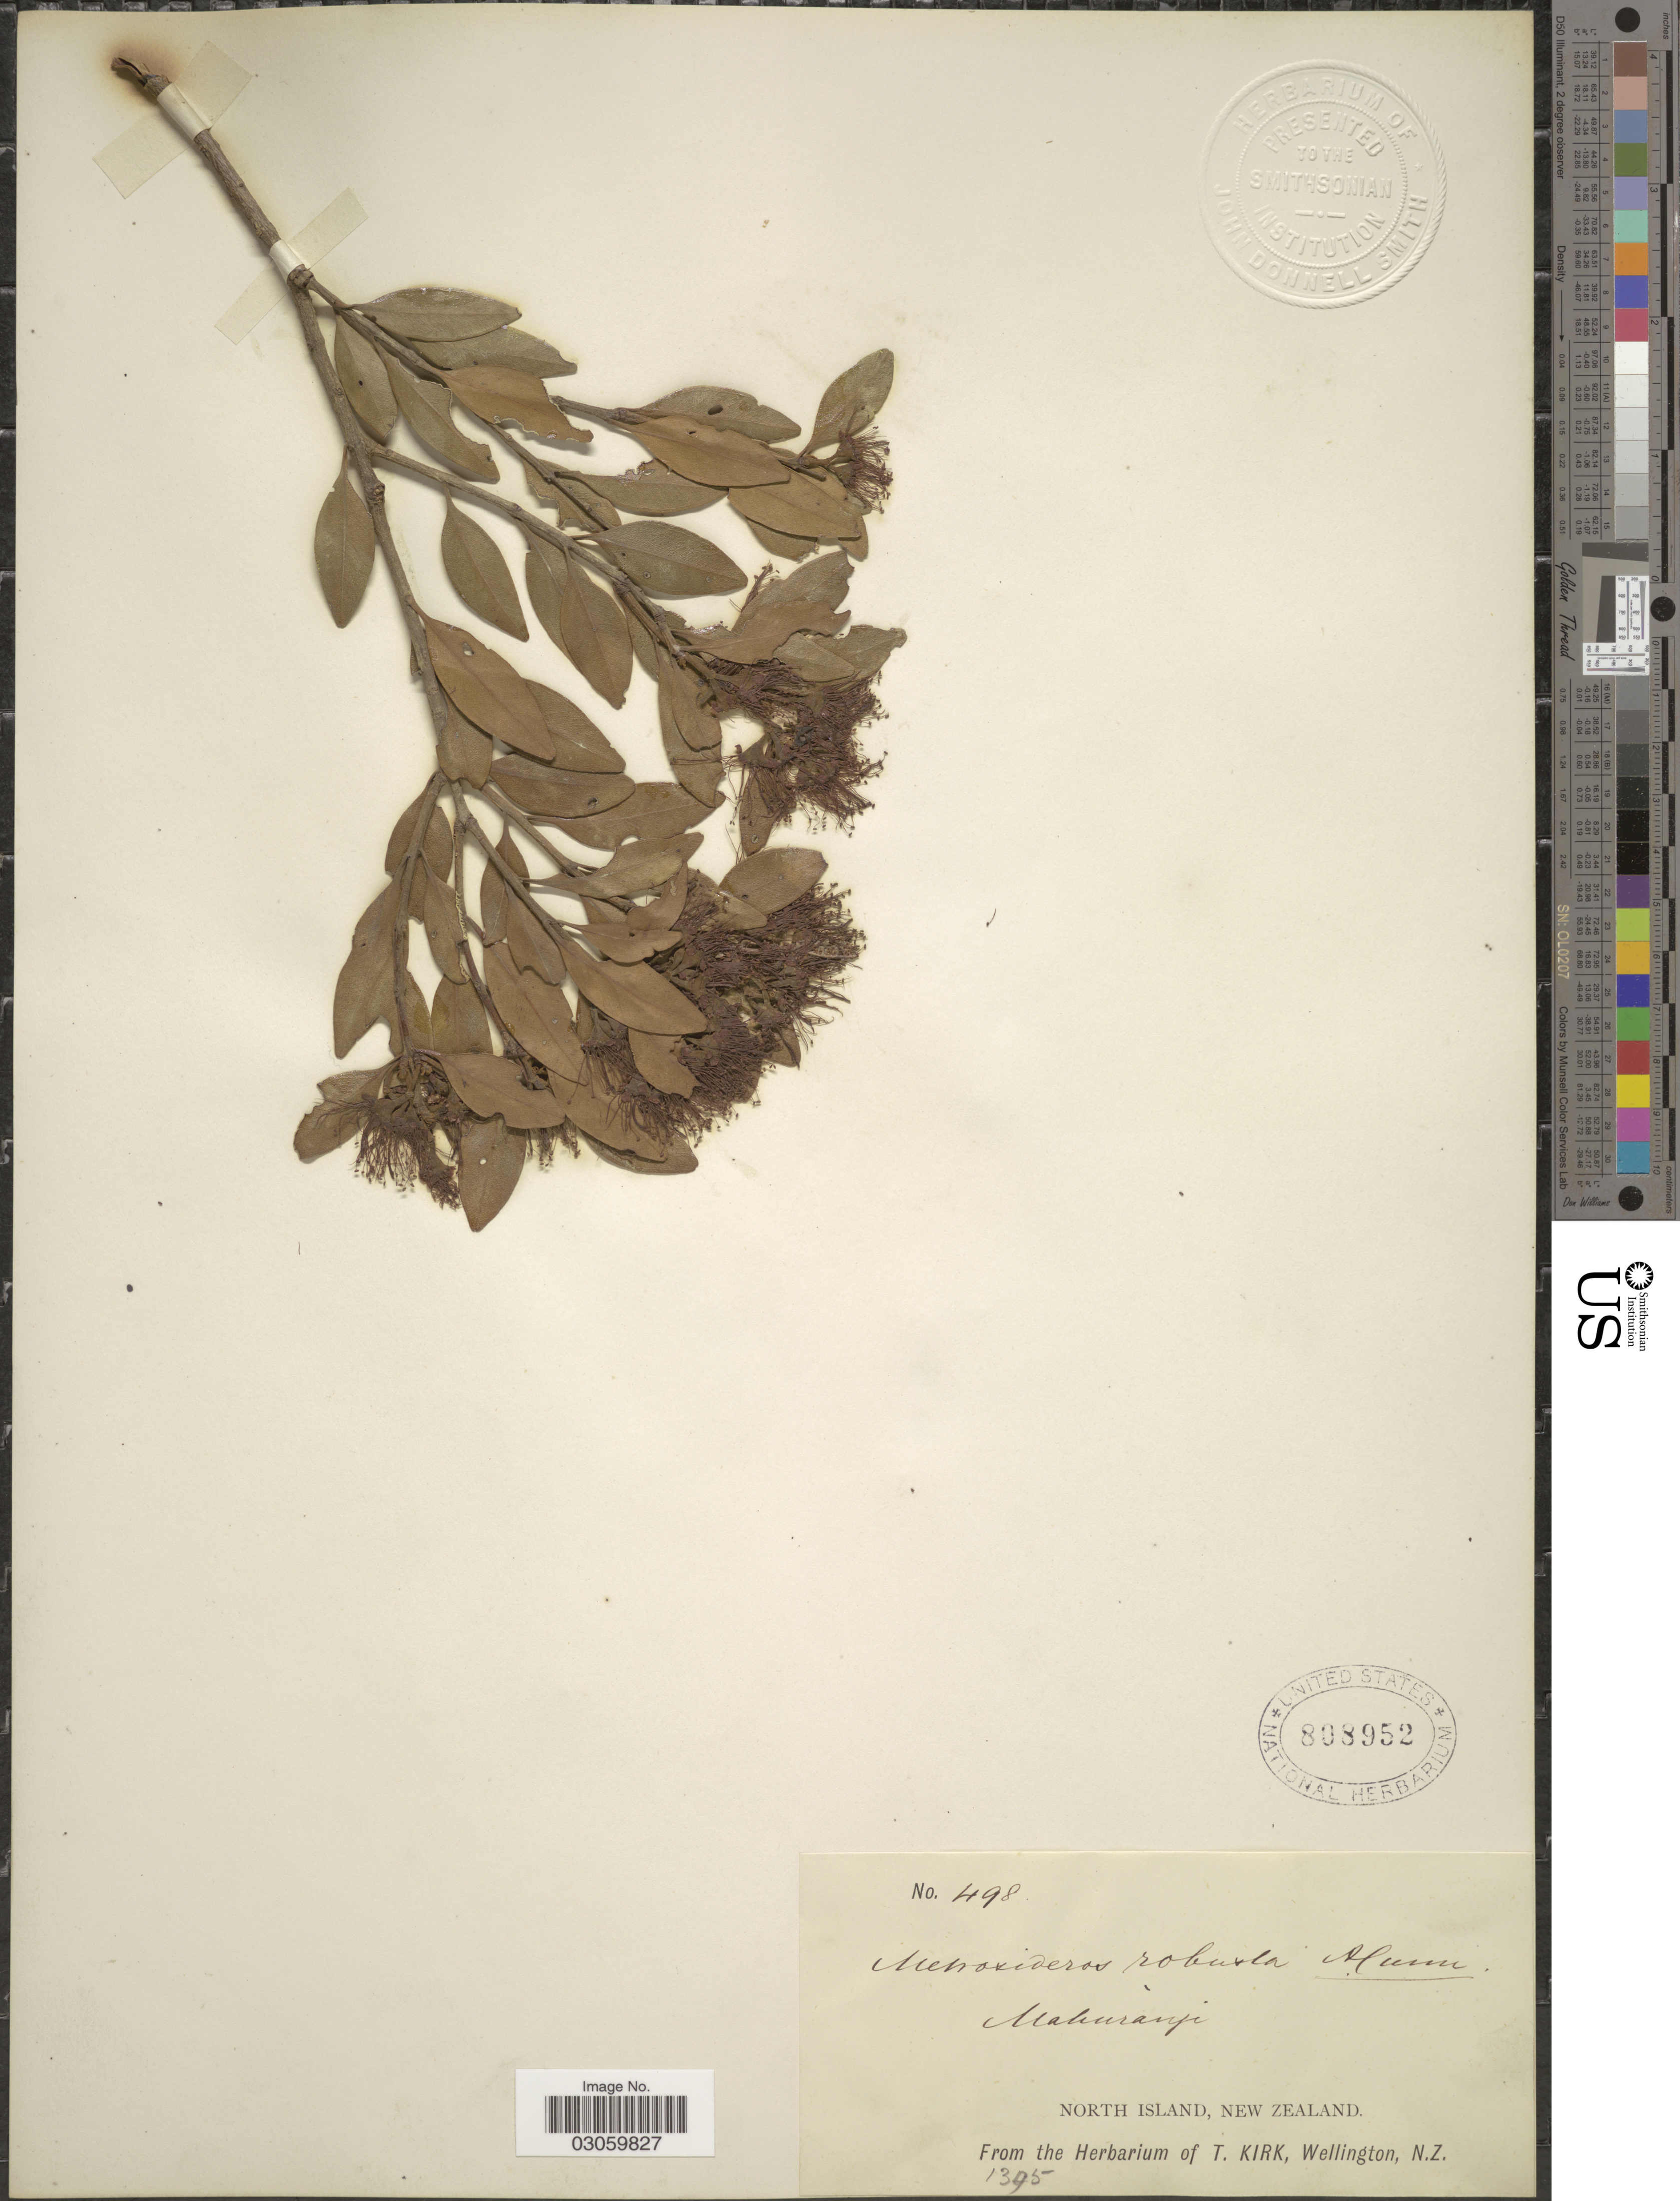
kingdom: Plantae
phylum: Tracheophyta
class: Magnoliopsida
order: Myrtales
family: Myrtaceae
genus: Metrosideros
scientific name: Metrosideros robusta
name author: A. Cunn.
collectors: ex herb. T. Kirk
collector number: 498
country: New Zealand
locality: Mahurangi. North Island.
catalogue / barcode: US 808952